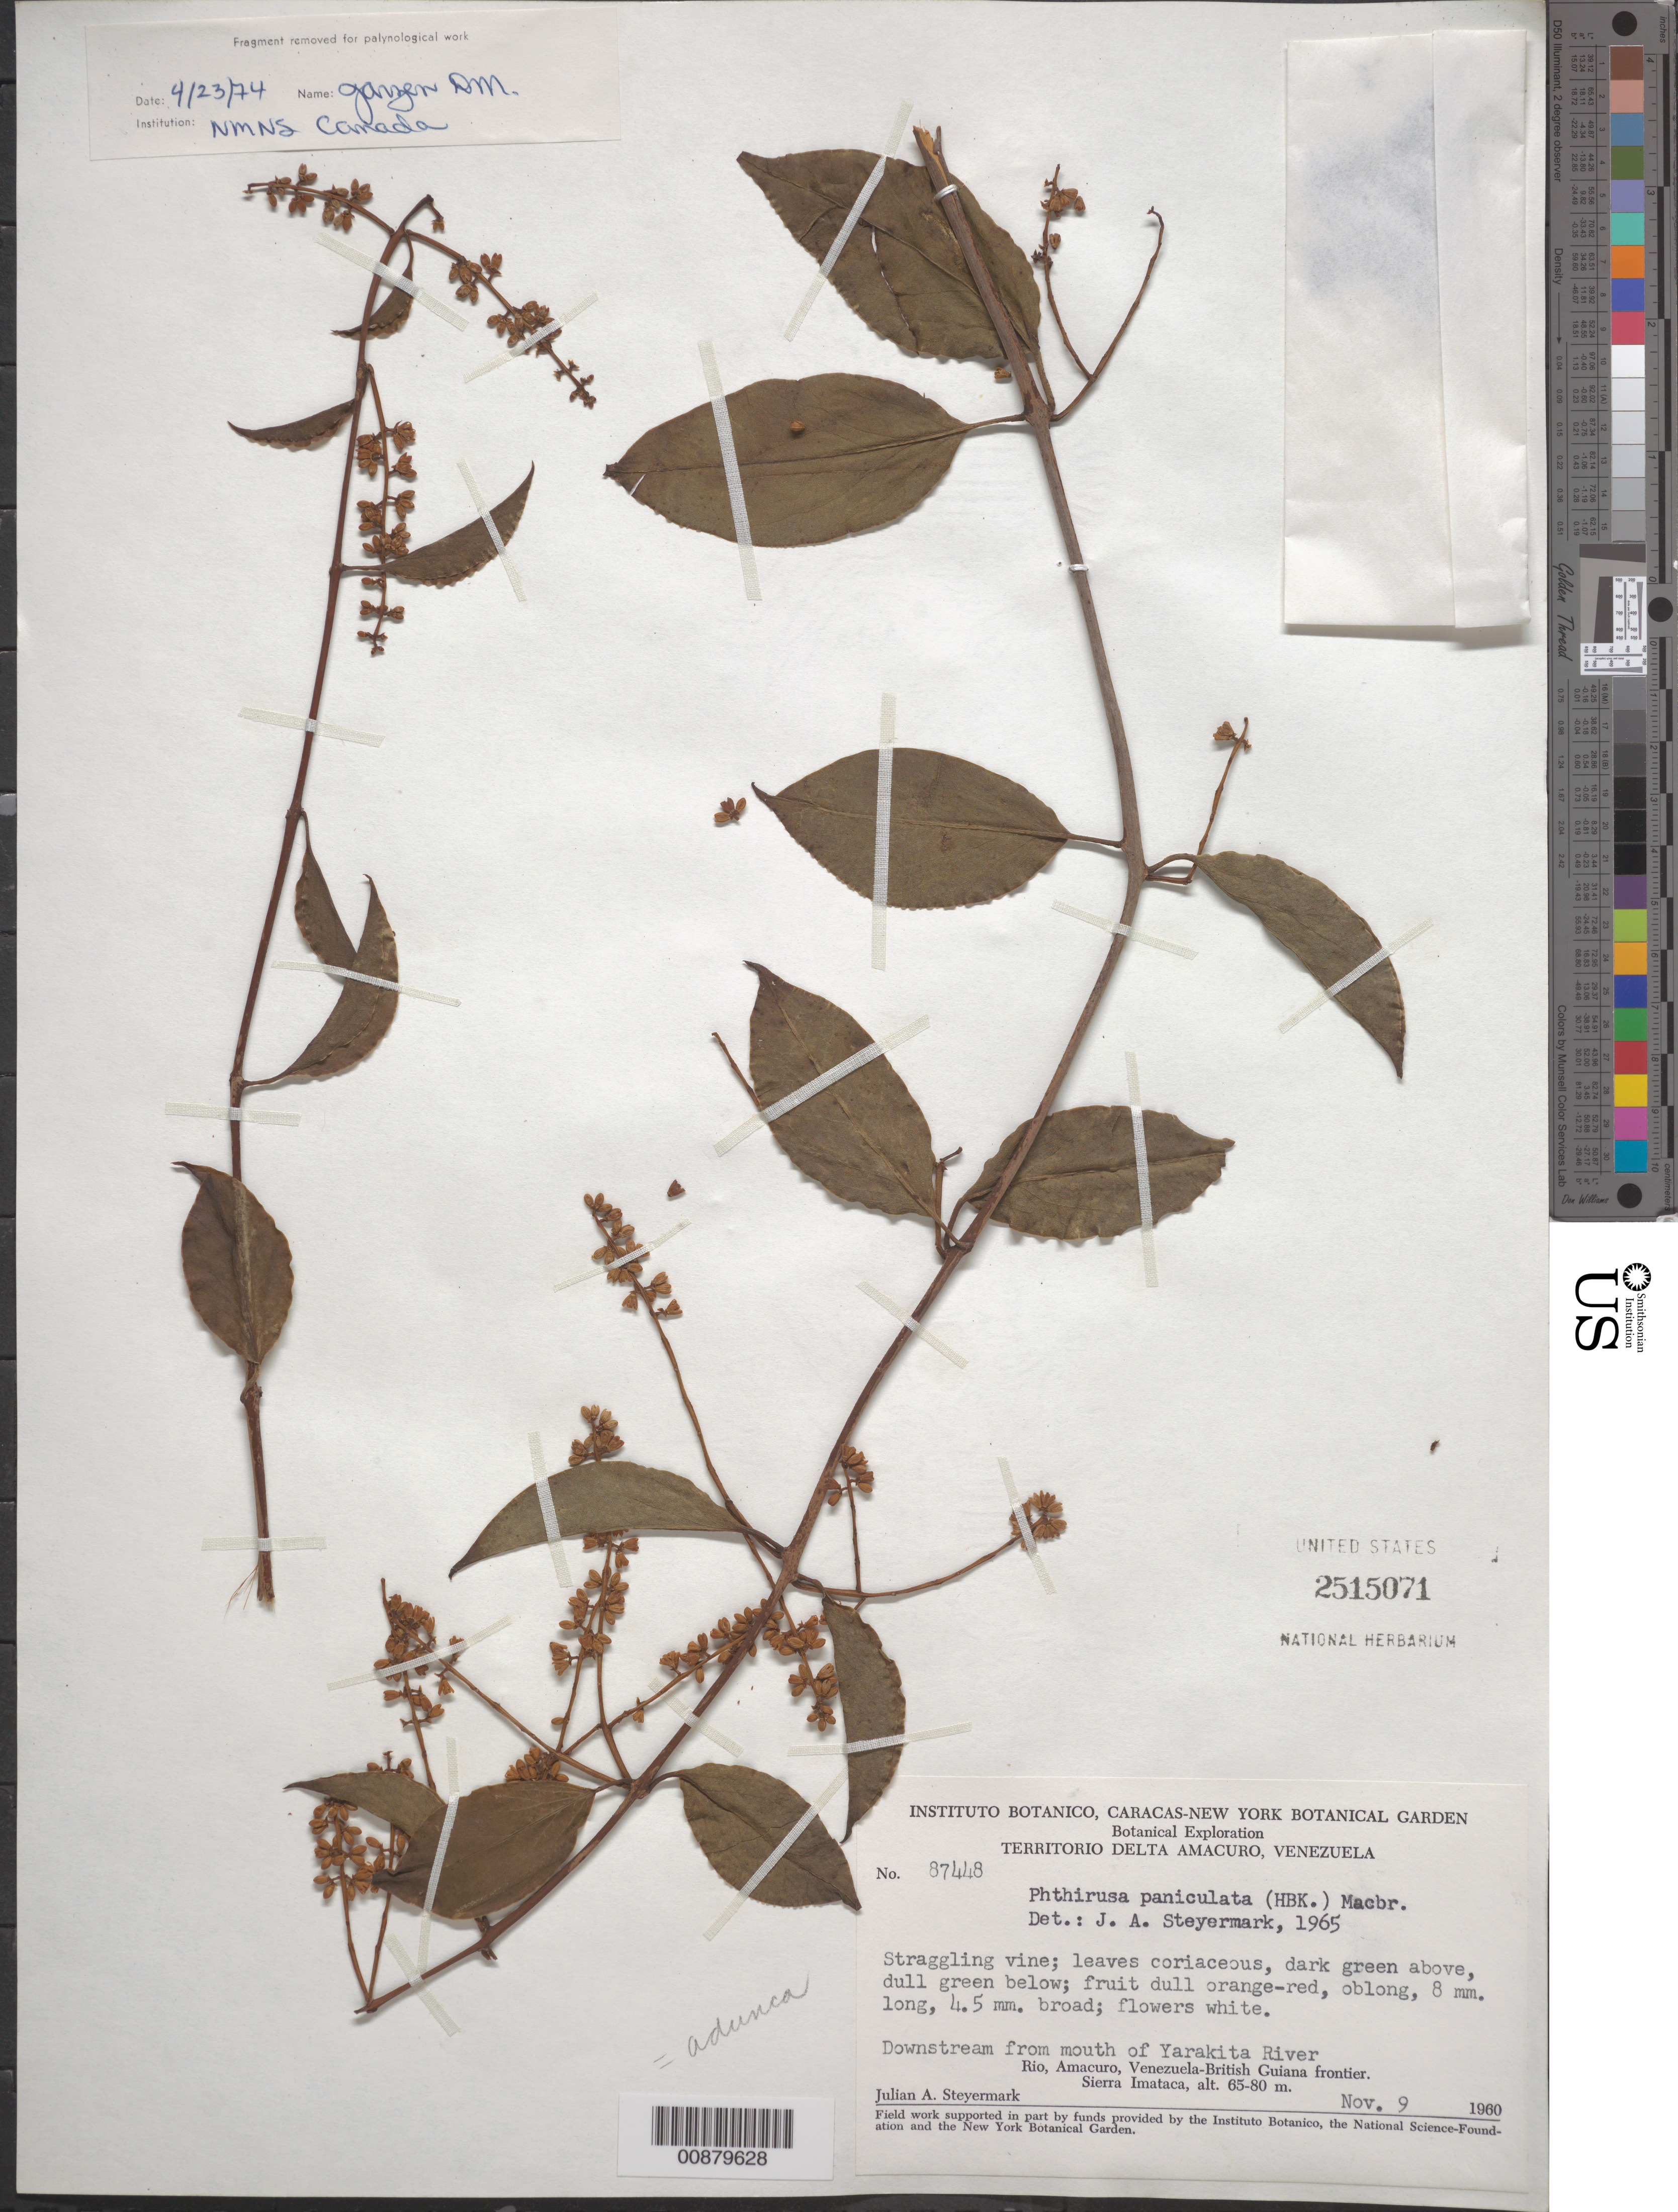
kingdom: Plantae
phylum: Tracheophyta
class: Magnoliopsida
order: Santalales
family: Loranthaceae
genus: Phthirusa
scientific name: Phthirusa adunca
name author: (G. Mey.) Maguire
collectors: J. Steyermark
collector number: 87448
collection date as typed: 9-Nov-60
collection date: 1960-11-09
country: Venezuela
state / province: Delta Amacuro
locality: Rio Amacuro, Sierra Imataca, Venezuela-Guyana border; downstream from mouth of Yarakita River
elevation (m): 65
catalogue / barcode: US 2515071